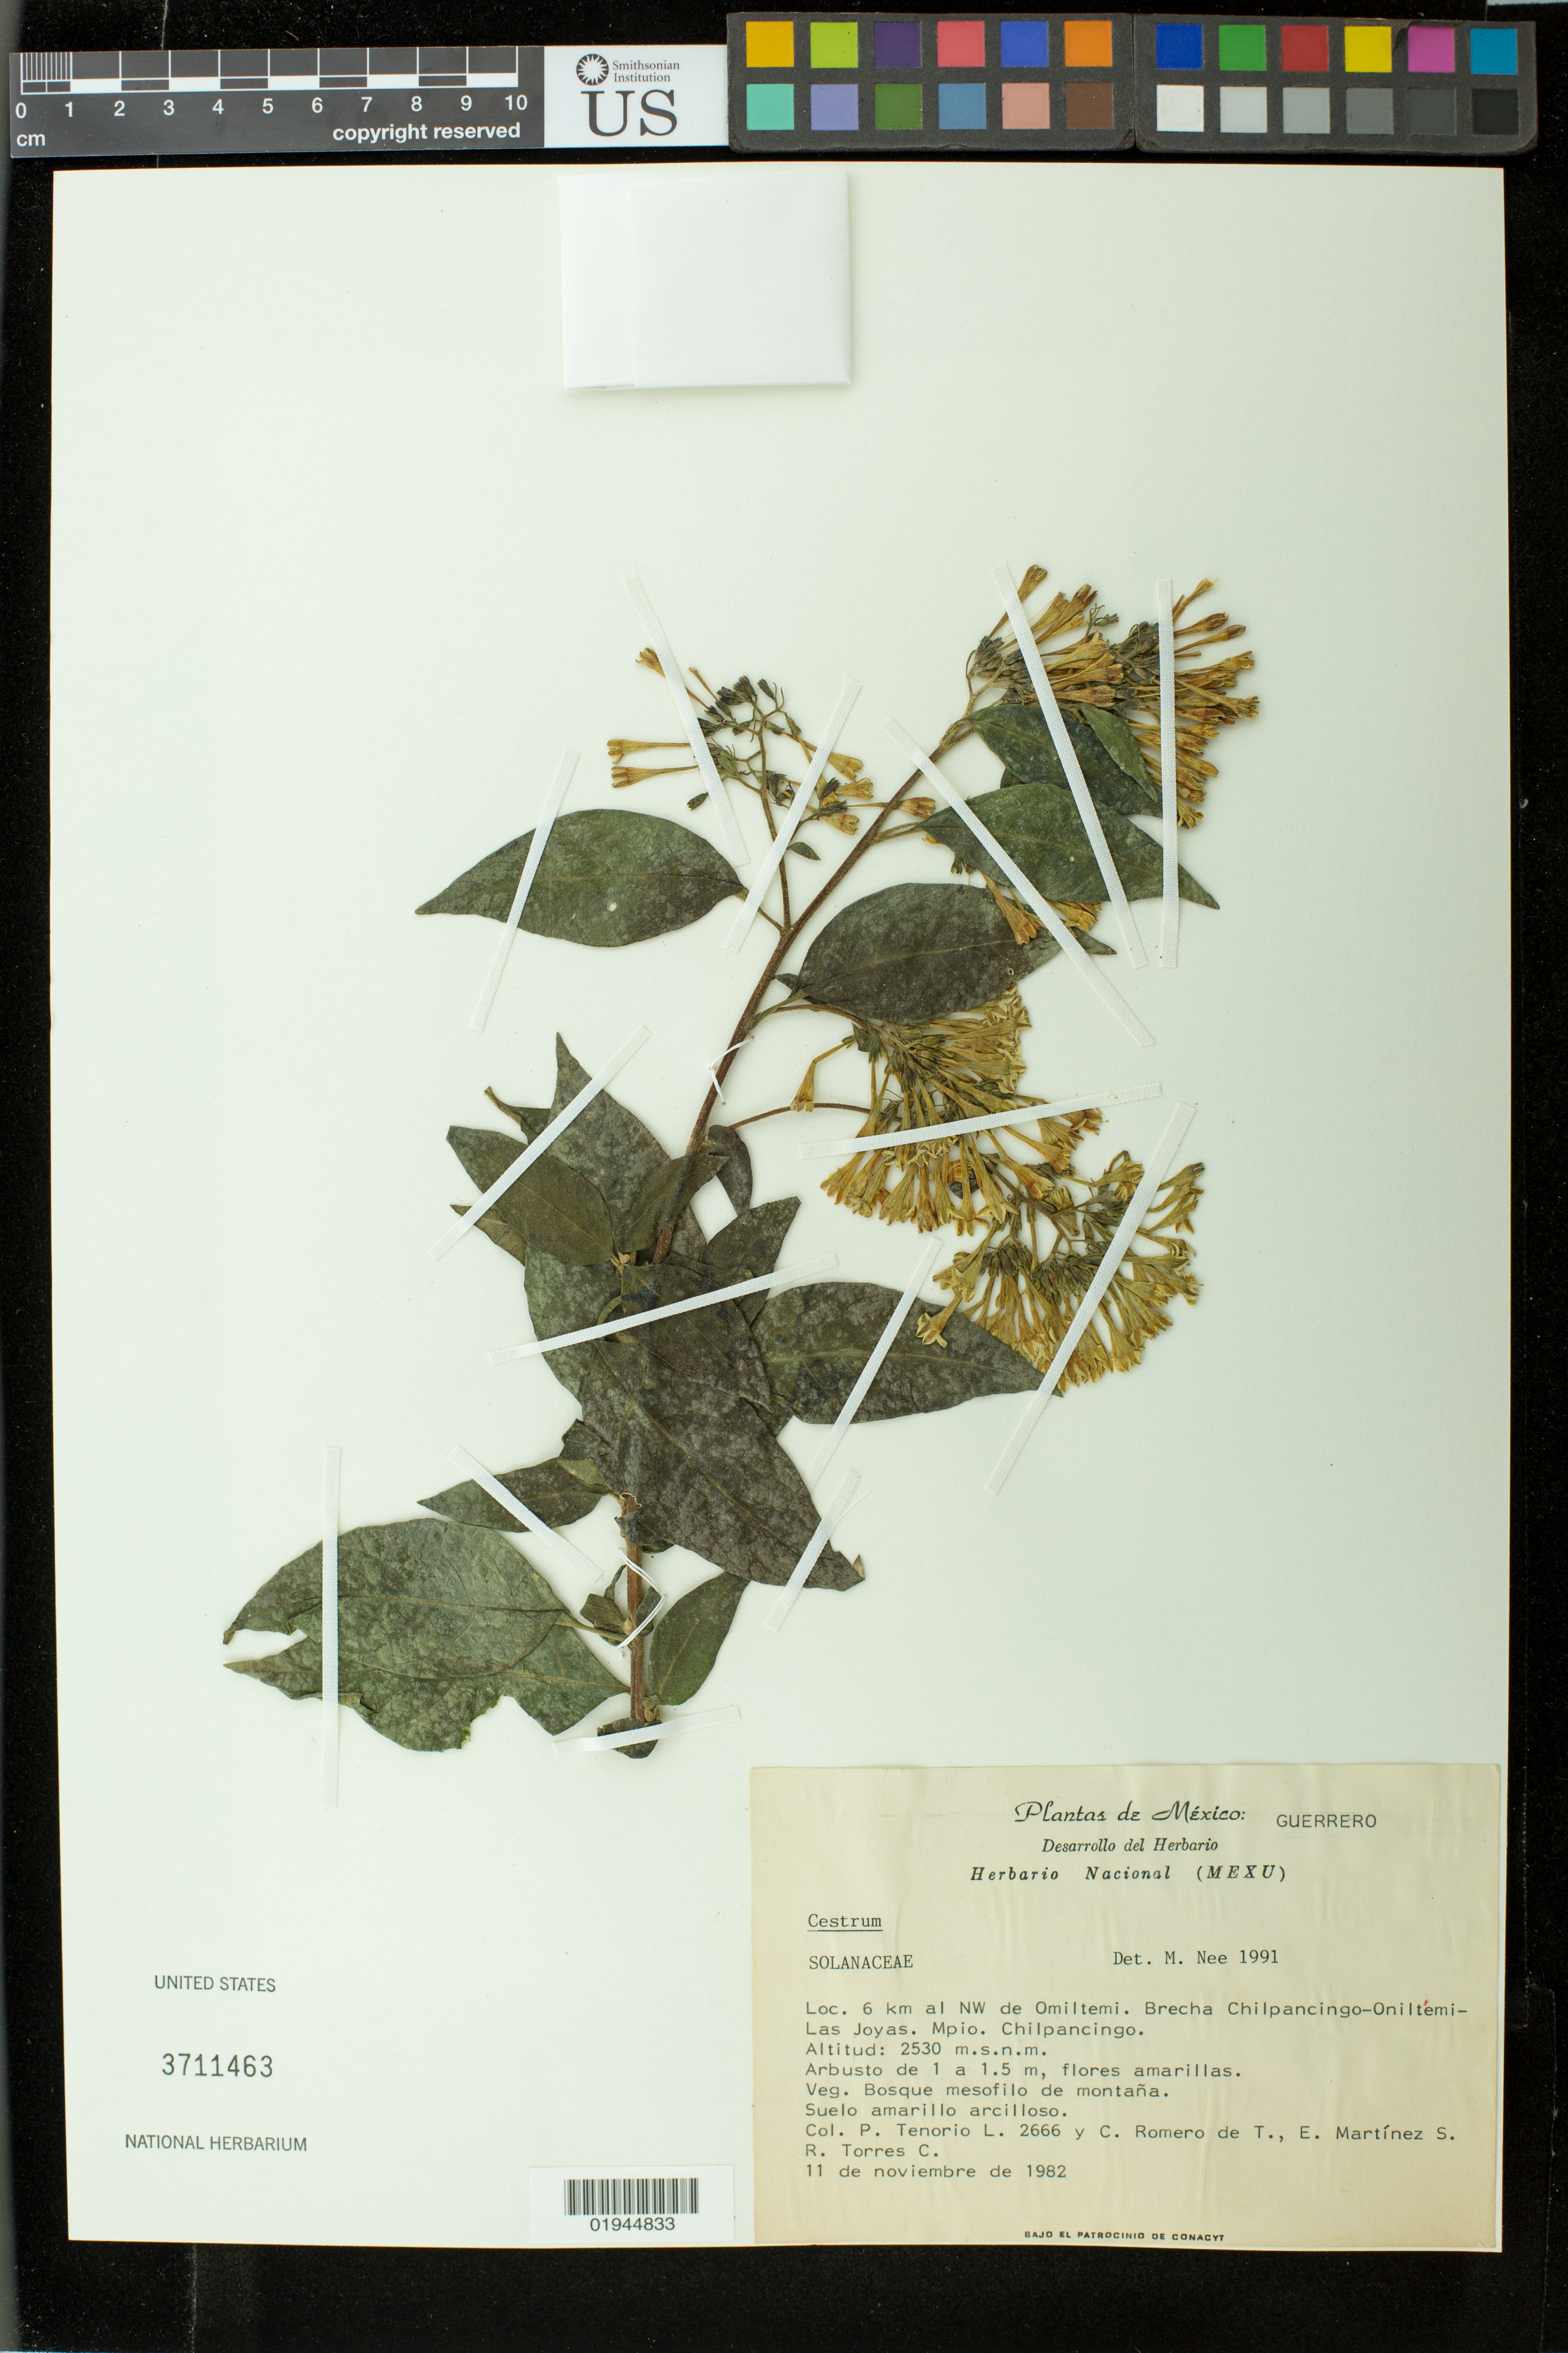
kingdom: Plantae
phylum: Tracheophyta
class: Magnoliopsida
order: Solanales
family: Solanaceae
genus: Cestrum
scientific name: Cestrum sp.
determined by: Nee, Michael H.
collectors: P. Tenorio L., C. Romero de T. & E. Martínez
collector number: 2666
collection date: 1982-11-11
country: Mexico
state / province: Guerrero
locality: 6 km al NW de Omiltemi. Brecha Chilpancingo-Oniltemi-Las Joyas. Mpio. Chilpancingo.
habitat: bosque mesofilo de montana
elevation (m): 2530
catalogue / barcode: US 3711463